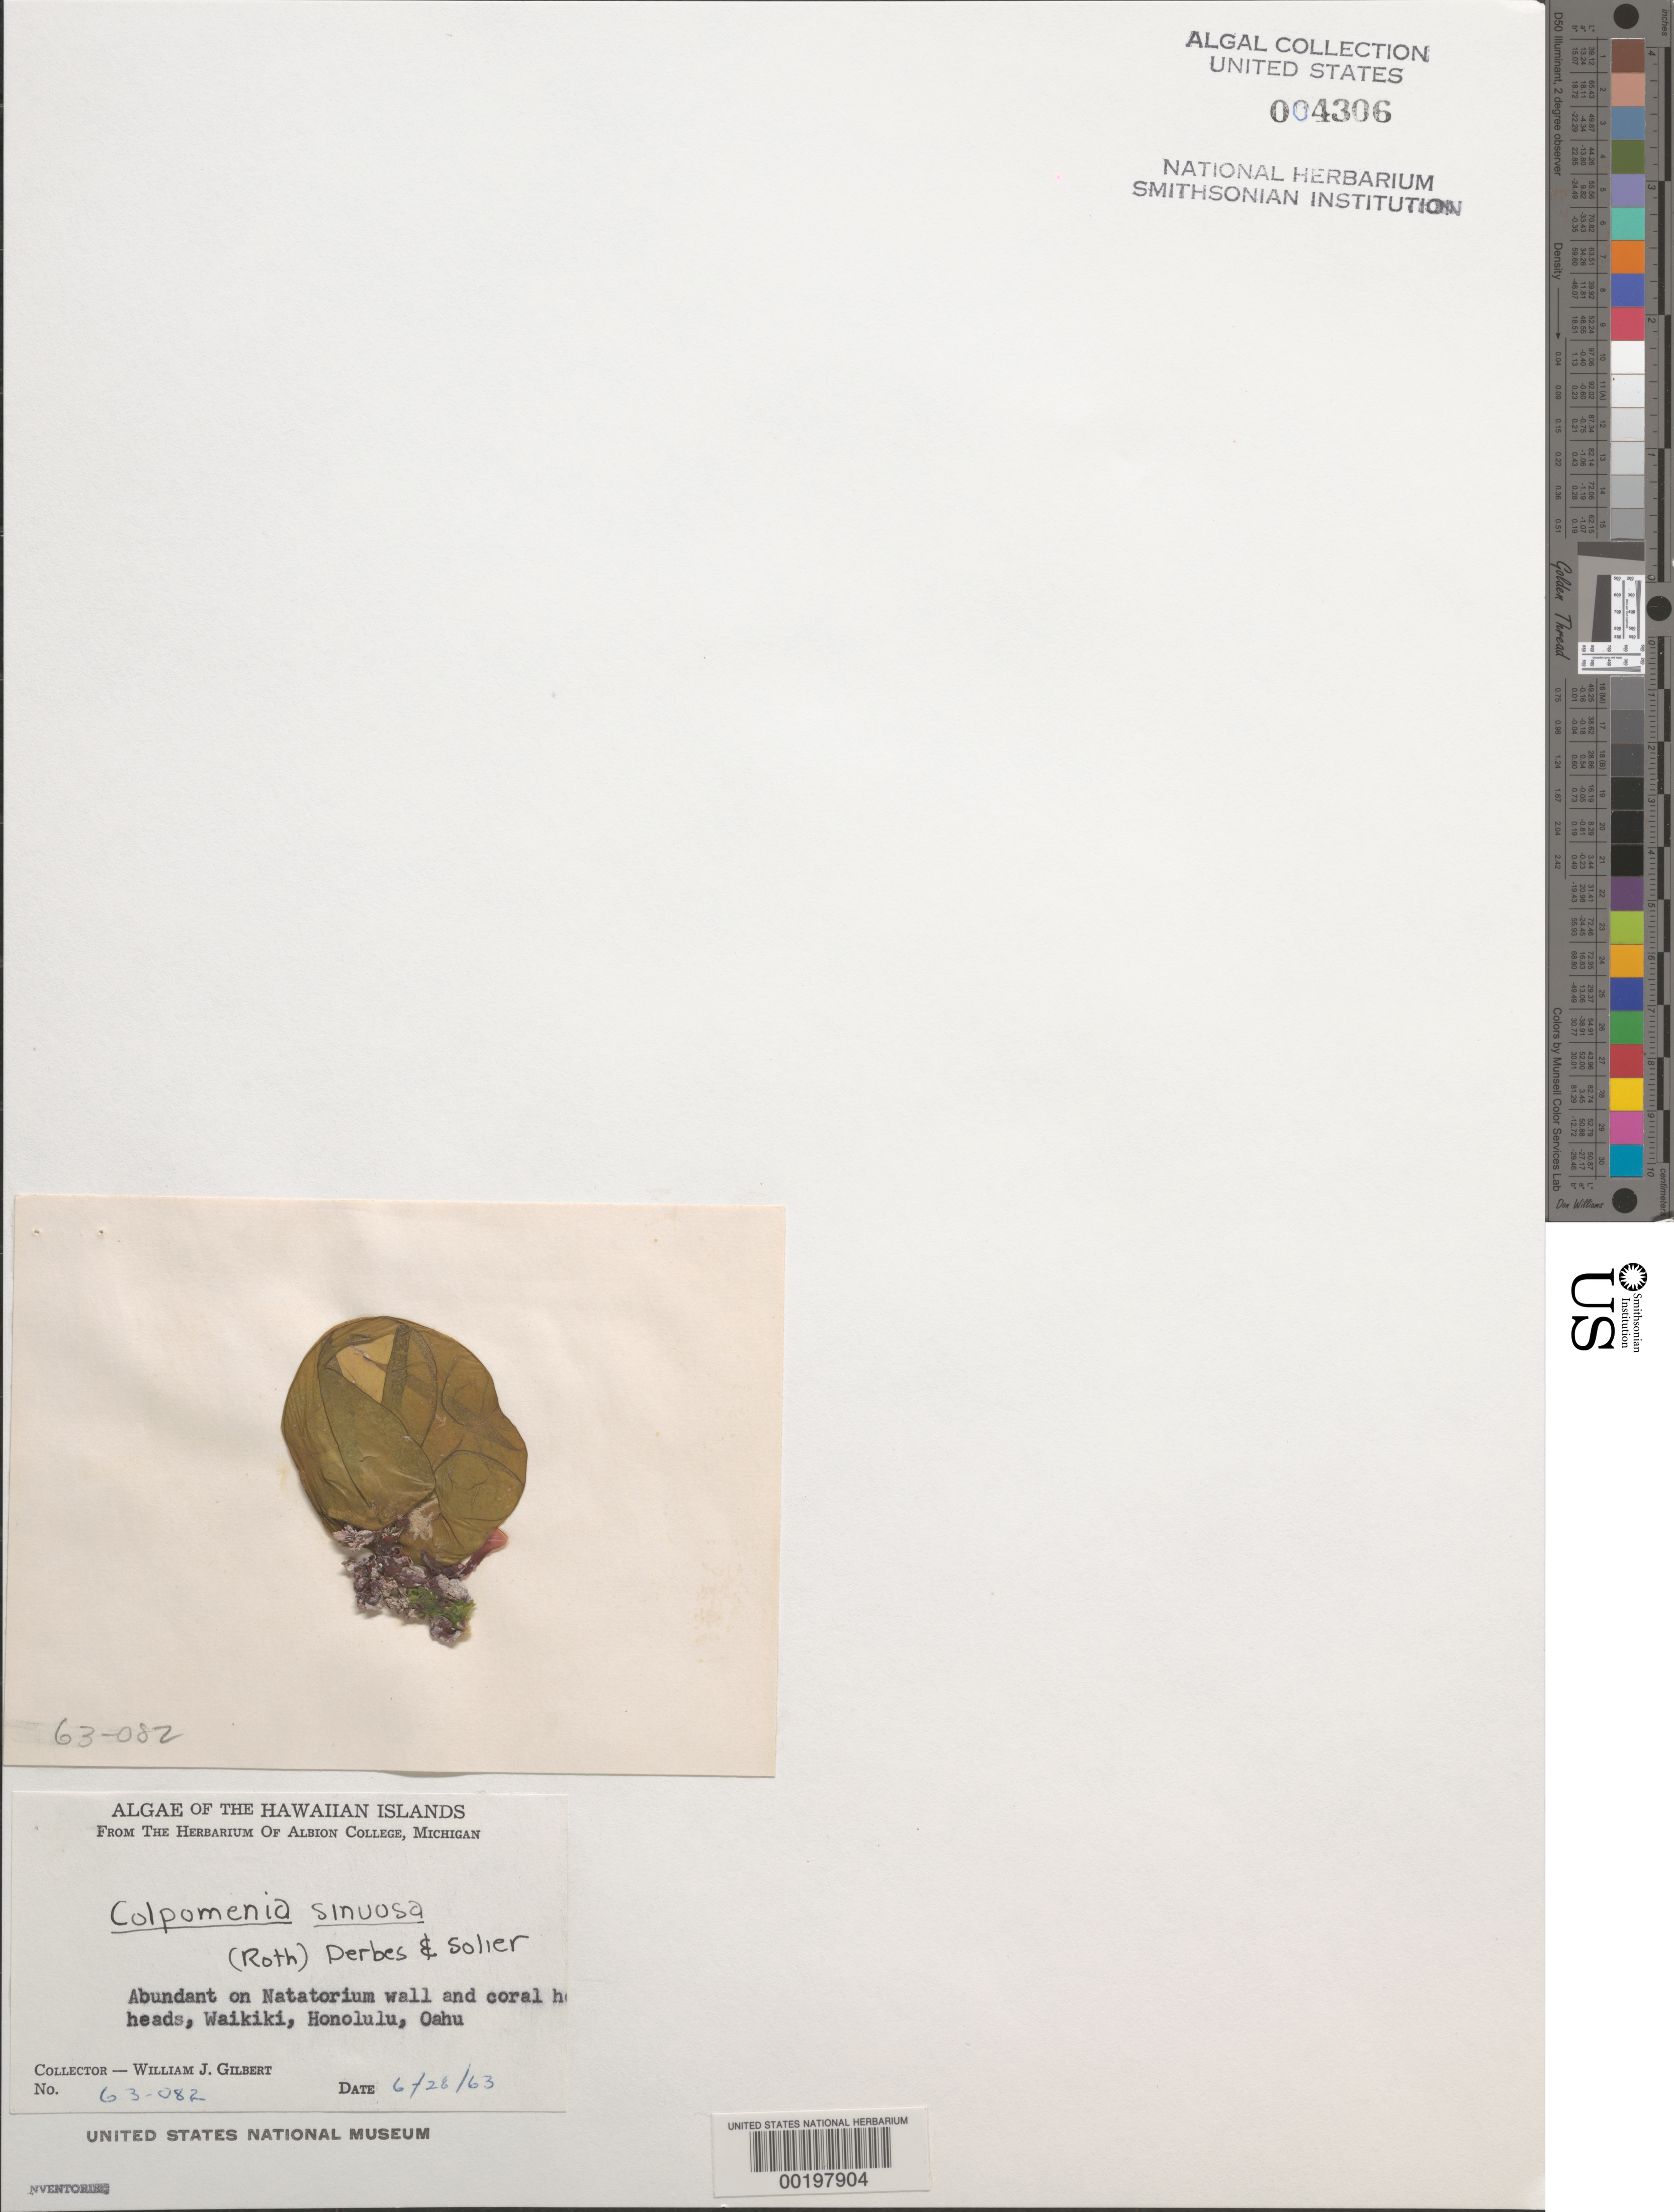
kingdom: Chromista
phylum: Ochrophyta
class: Phaeophyceae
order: Scytosiphonales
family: Scytosiphonaceae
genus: Colpomenia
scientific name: Colpomenia sinuosa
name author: (K. Mert. ex Roth) Derbes & Solier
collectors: W. J. Gilbert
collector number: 63-082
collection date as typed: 28 Jun 1963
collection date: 1963-06-28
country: United States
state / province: Hawaii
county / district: Honolulu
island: Oahu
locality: Honolulu, Waikiki, Natatorium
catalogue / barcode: US 4306